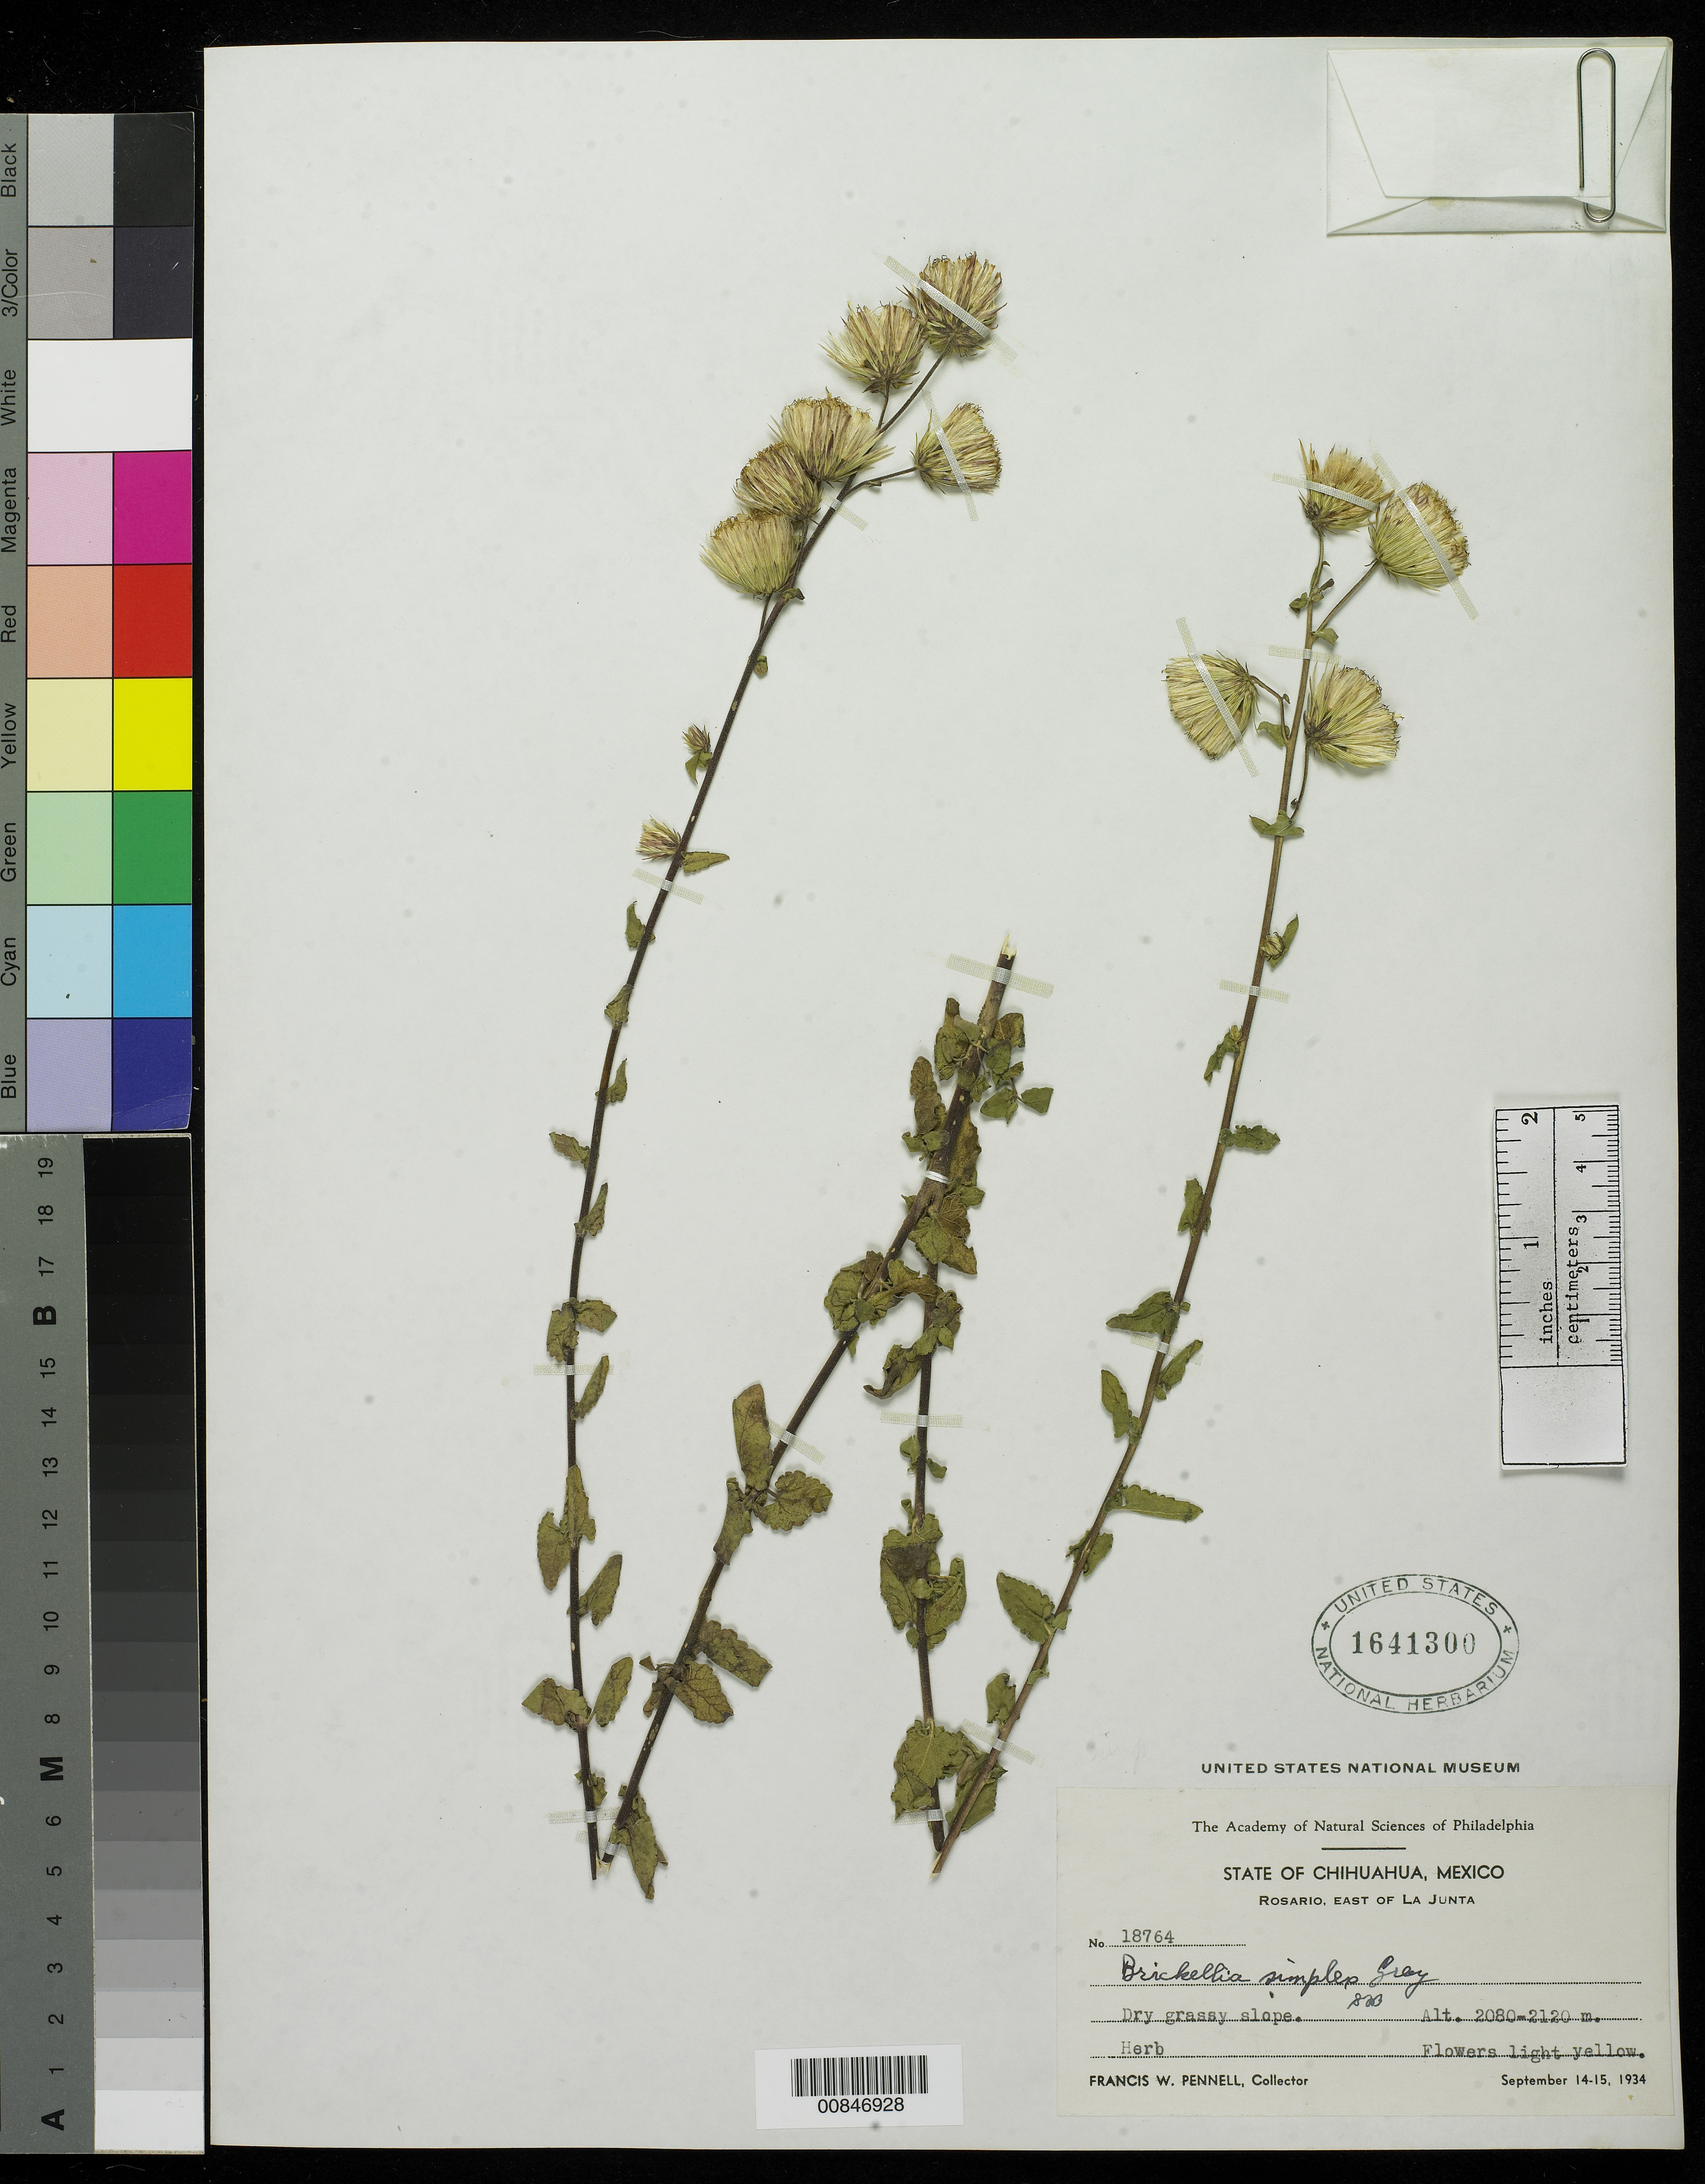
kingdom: Plantae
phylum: Tracheophyta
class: Magnoliopsida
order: Asterales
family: Asteraceae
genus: Brickellia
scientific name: Brickellia simplex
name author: A. Gray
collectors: F. W. Pennell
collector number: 18764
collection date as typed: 14 Sep 1934 to 15 Sep 1934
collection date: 1934-09-14/1934-09-15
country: Mexico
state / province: Chihuahua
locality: Rosario, east of La Junta, Chihuahua.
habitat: Dry grassy slope.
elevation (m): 2120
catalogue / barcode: US 1641300